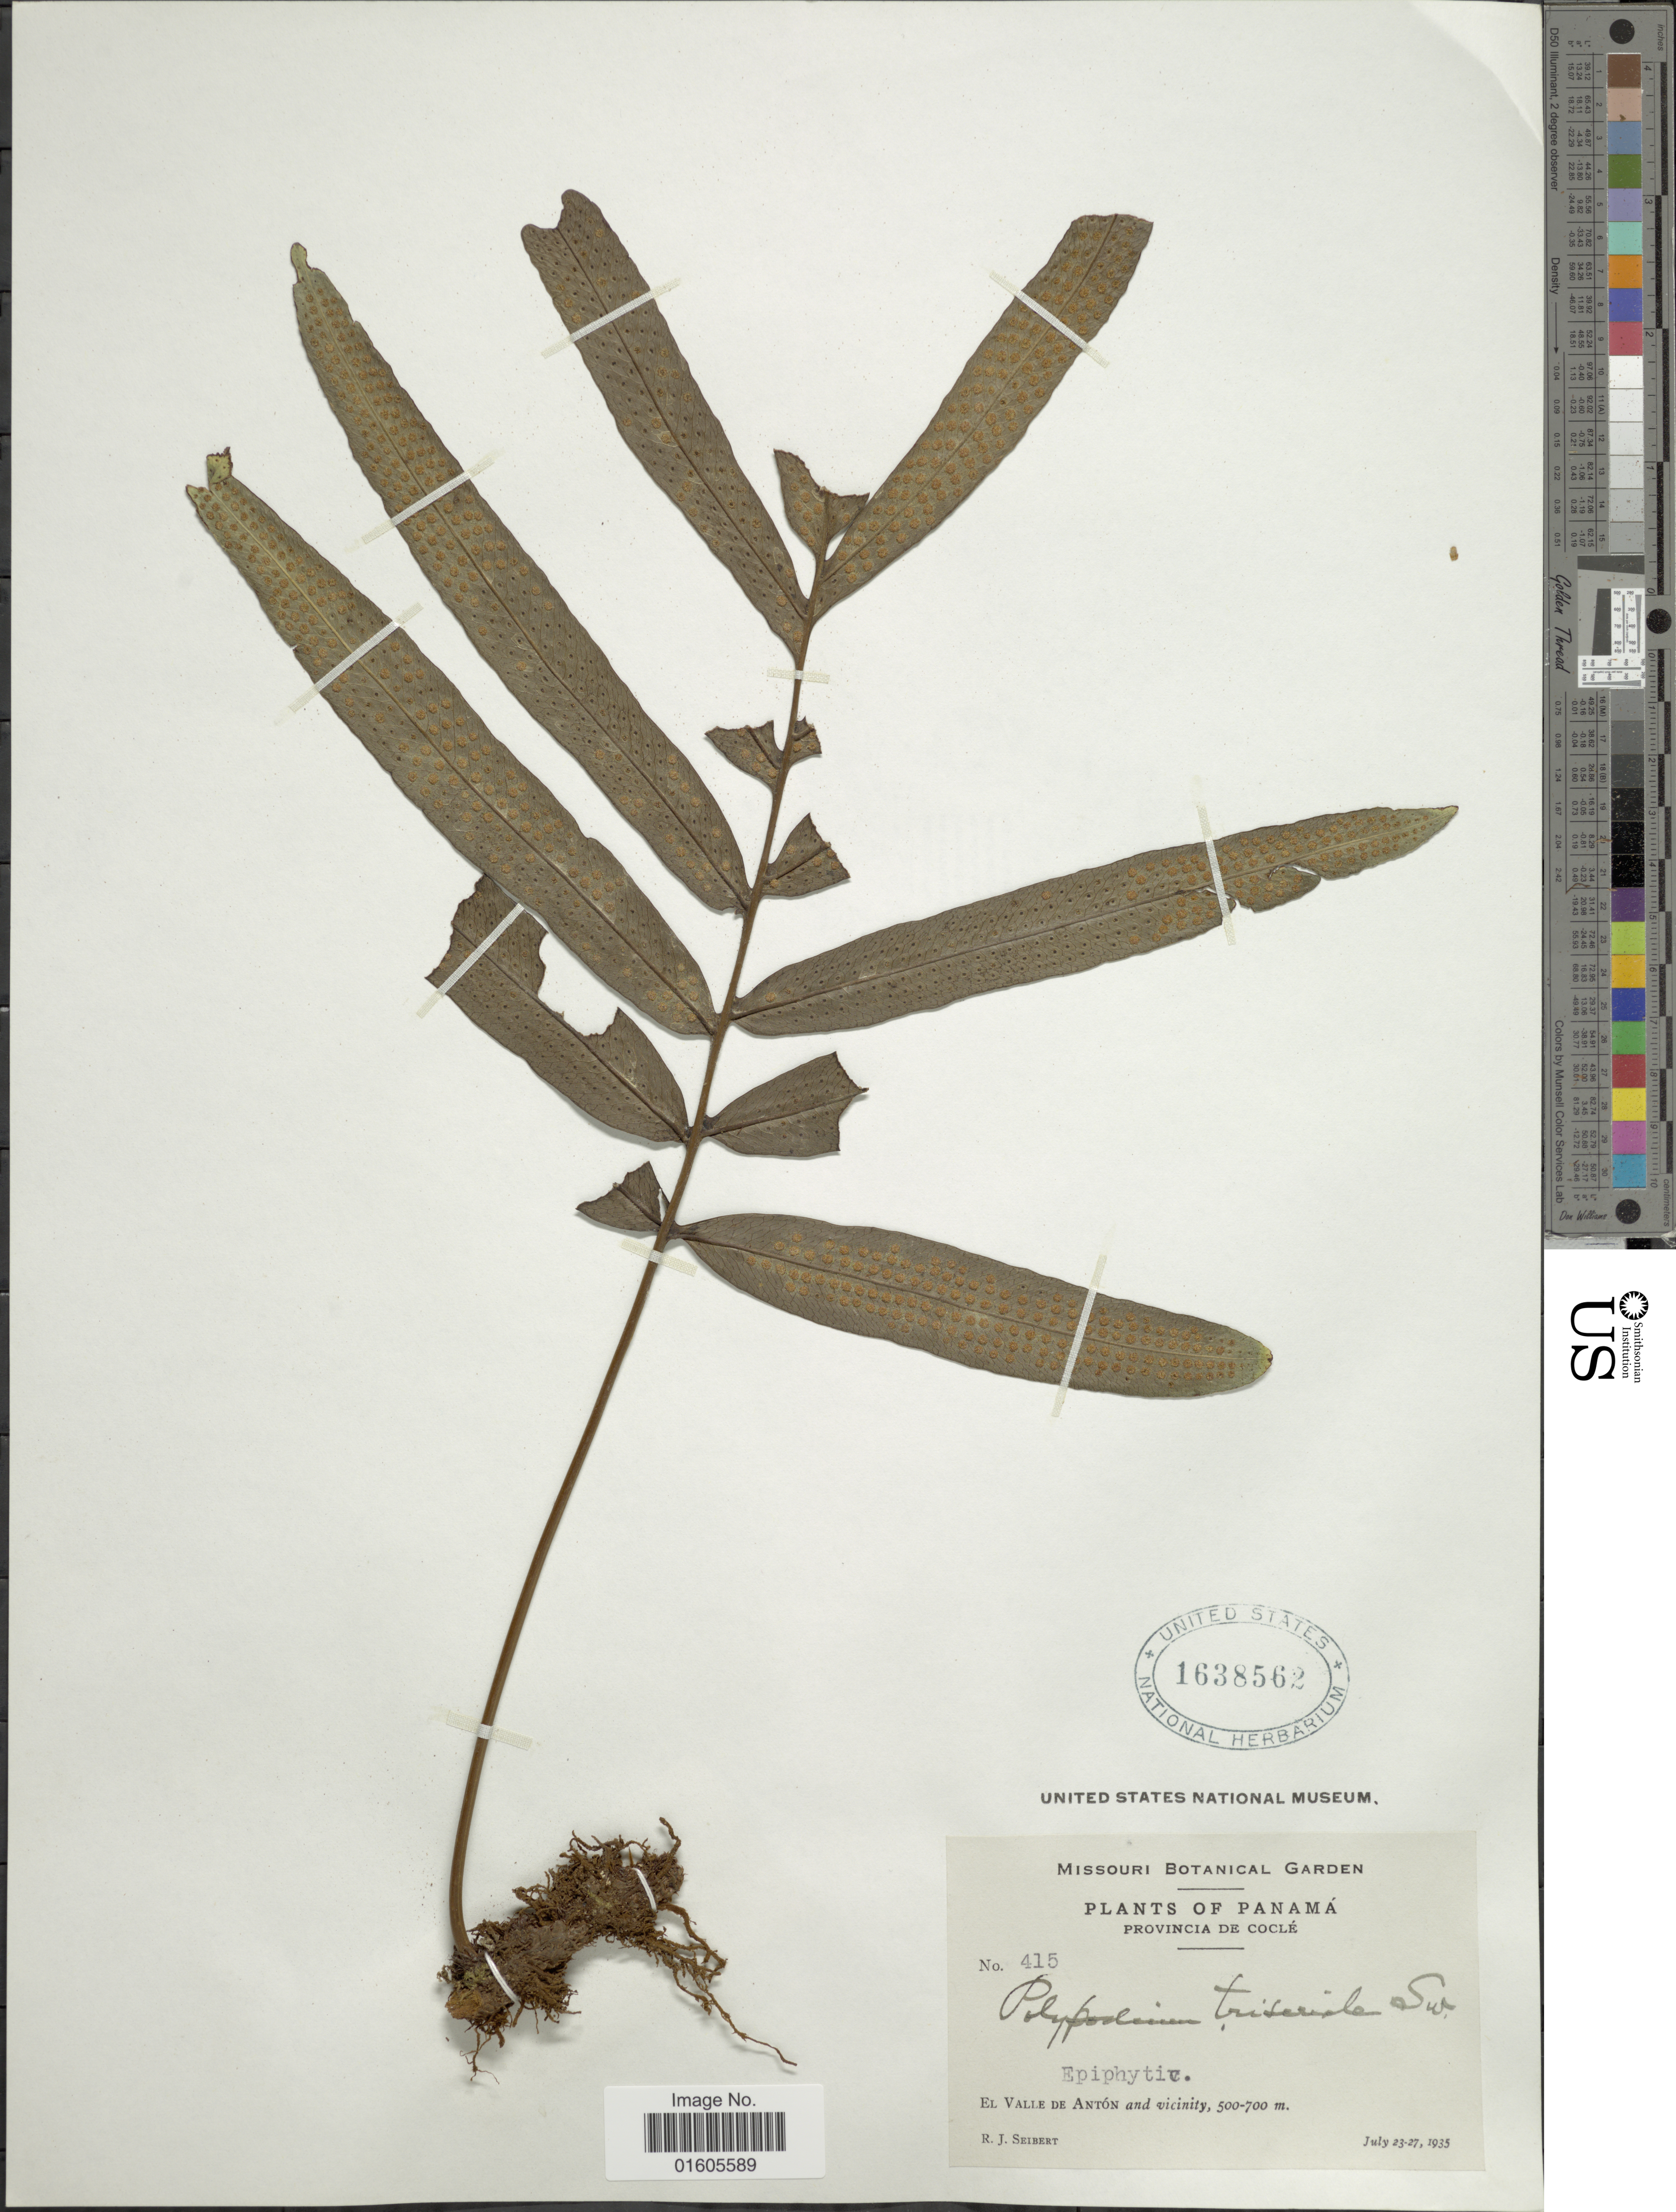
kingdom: Plantae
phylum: Tracheophyta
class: Polypodiopsida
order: Polypodiales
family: Polypodiaceae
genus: Serpocaulon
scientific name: Serpocaulon triseriale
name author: (Sw.) A.R. Sm.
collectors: R. J. Seibert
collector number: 415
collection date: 1935-07-23/1935-07-27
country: Panama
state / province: Coclé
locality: El Valle de Antón and vicinity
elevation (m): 500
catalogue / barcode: US 1638562